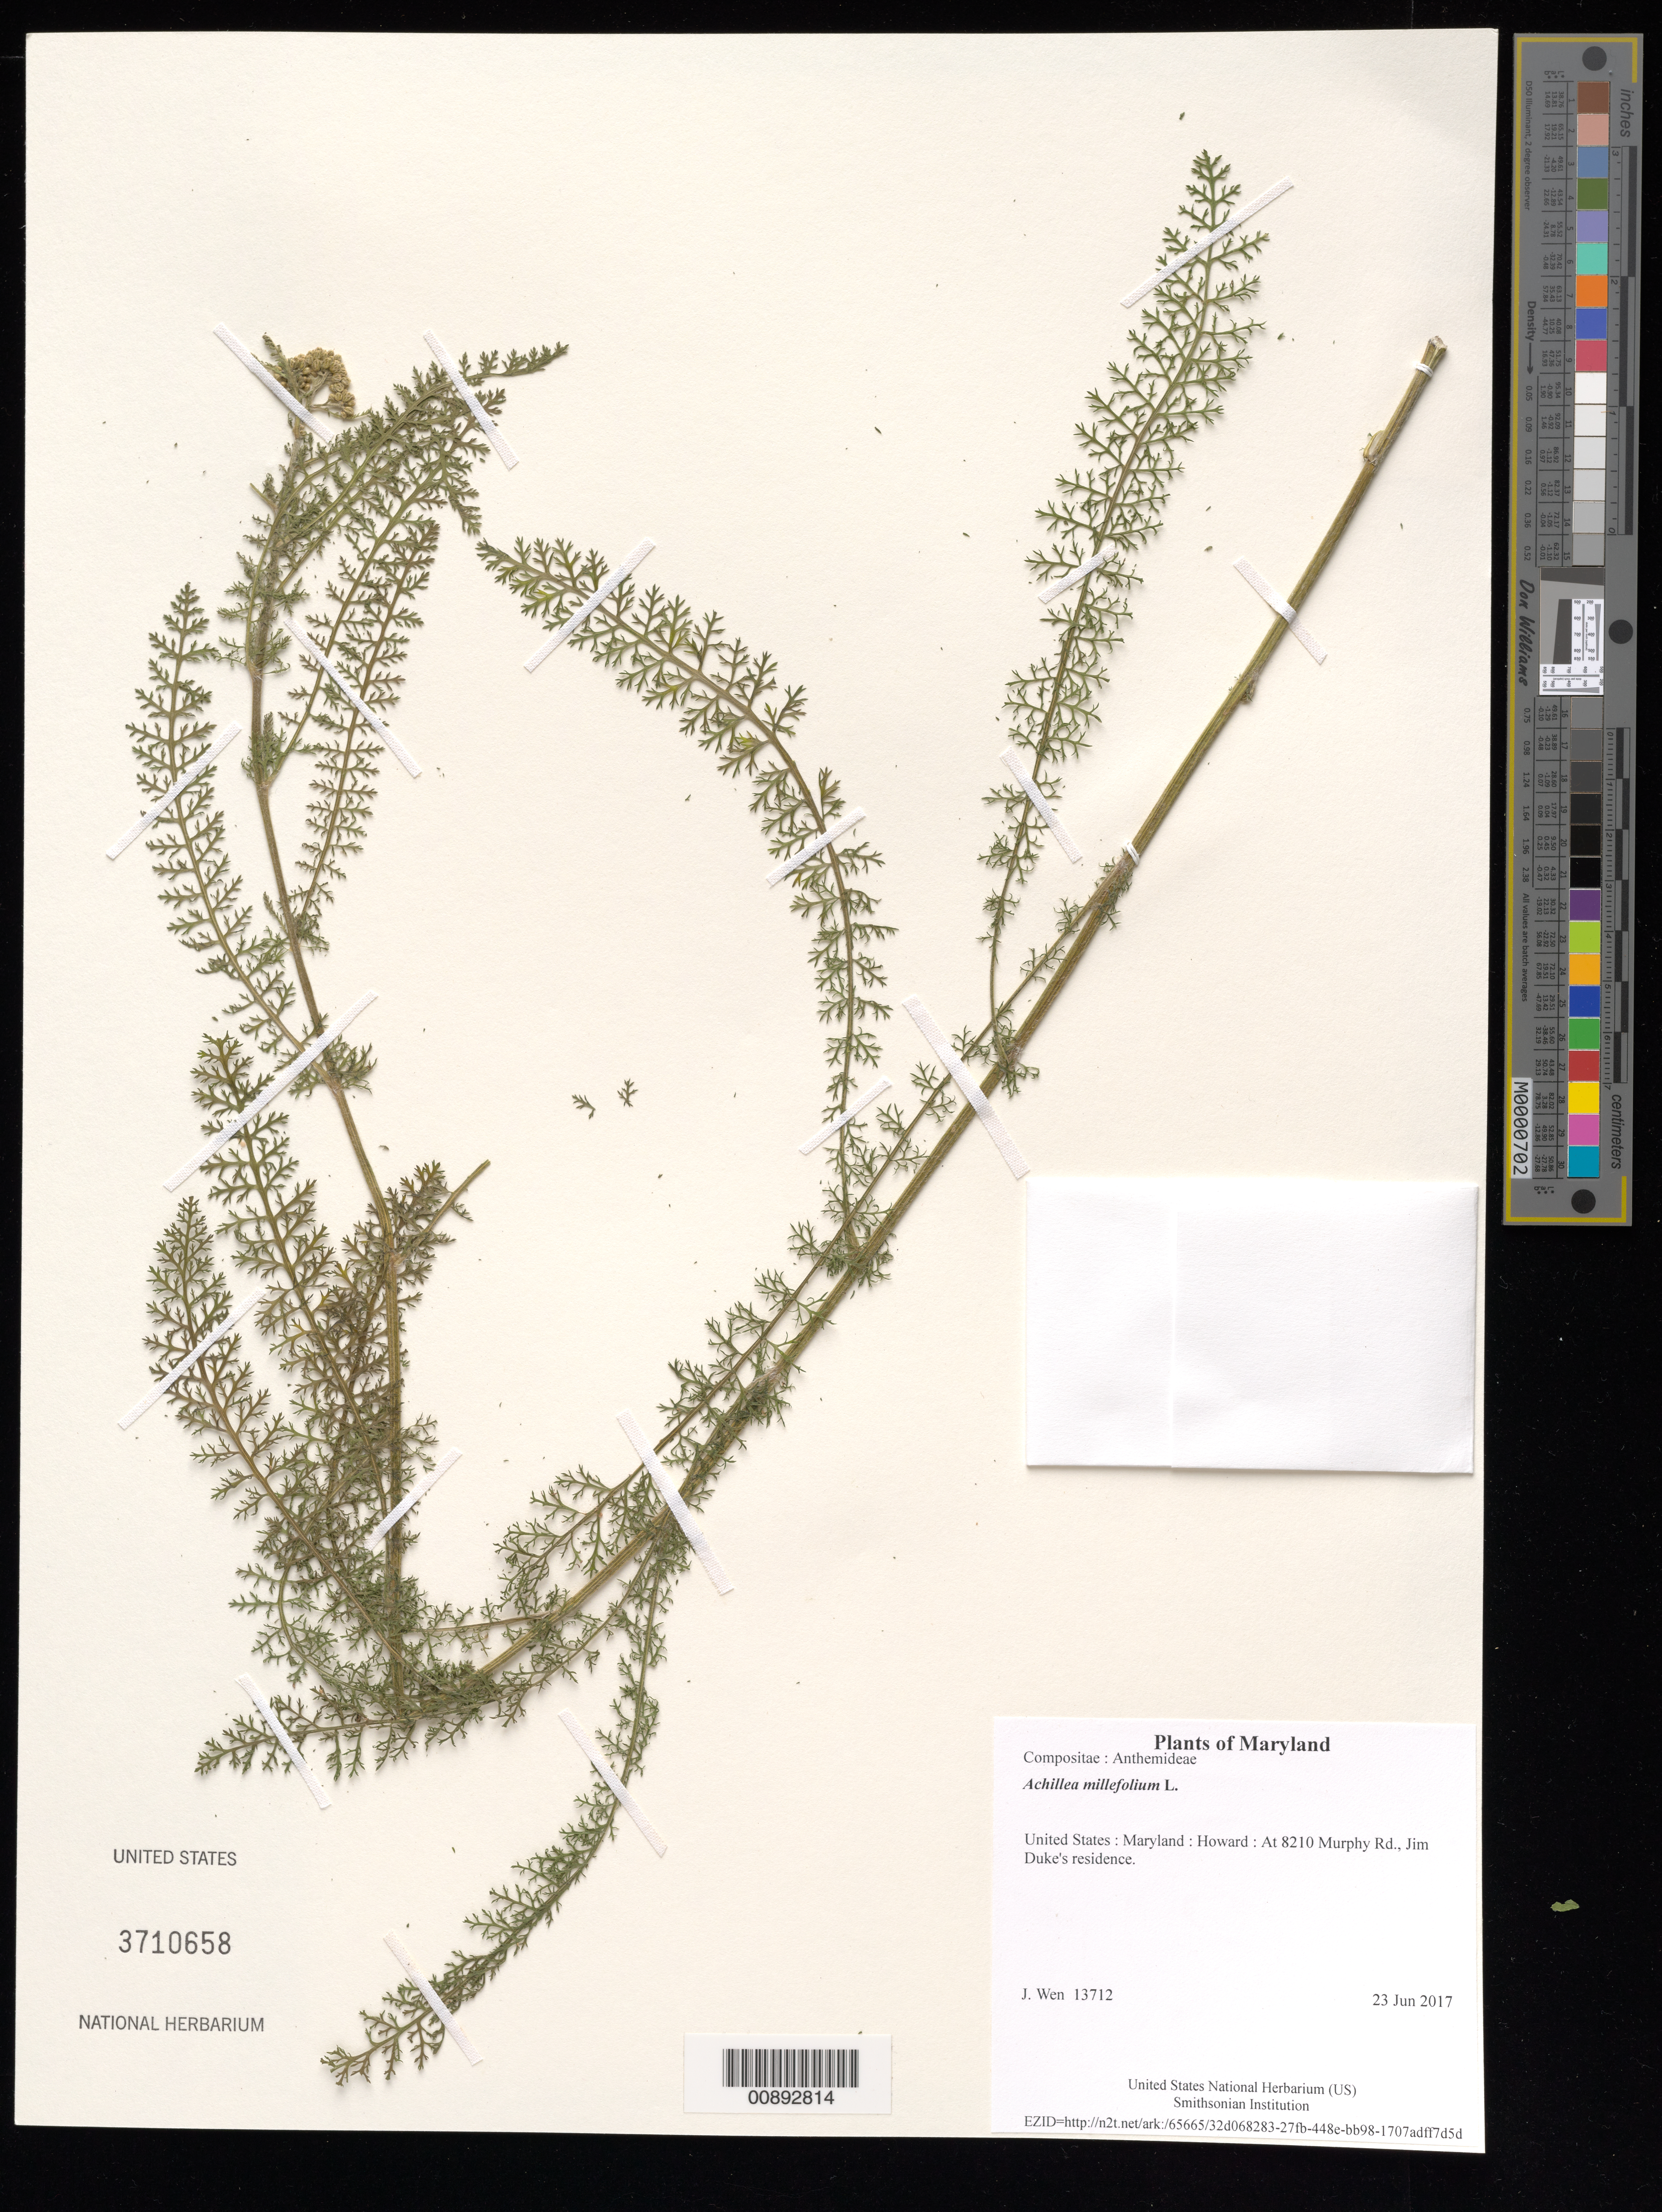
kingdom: Plantae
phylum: Tracheophyta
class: Magnoliopsida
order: Asterales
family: Asteraceae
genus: Achillea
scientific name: Achillea millefolium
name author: L.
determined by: Wen, Jun, (BOT), Smithsonian Institution - National Museum of Natural History (UNITED STATES)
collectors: J. Wen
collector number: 13712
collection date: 2017-06-23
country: United States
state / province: Maryland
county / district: Howard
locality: At 8210 Murphy Rd., Jim Duke's residence.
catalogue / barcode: US 3710658